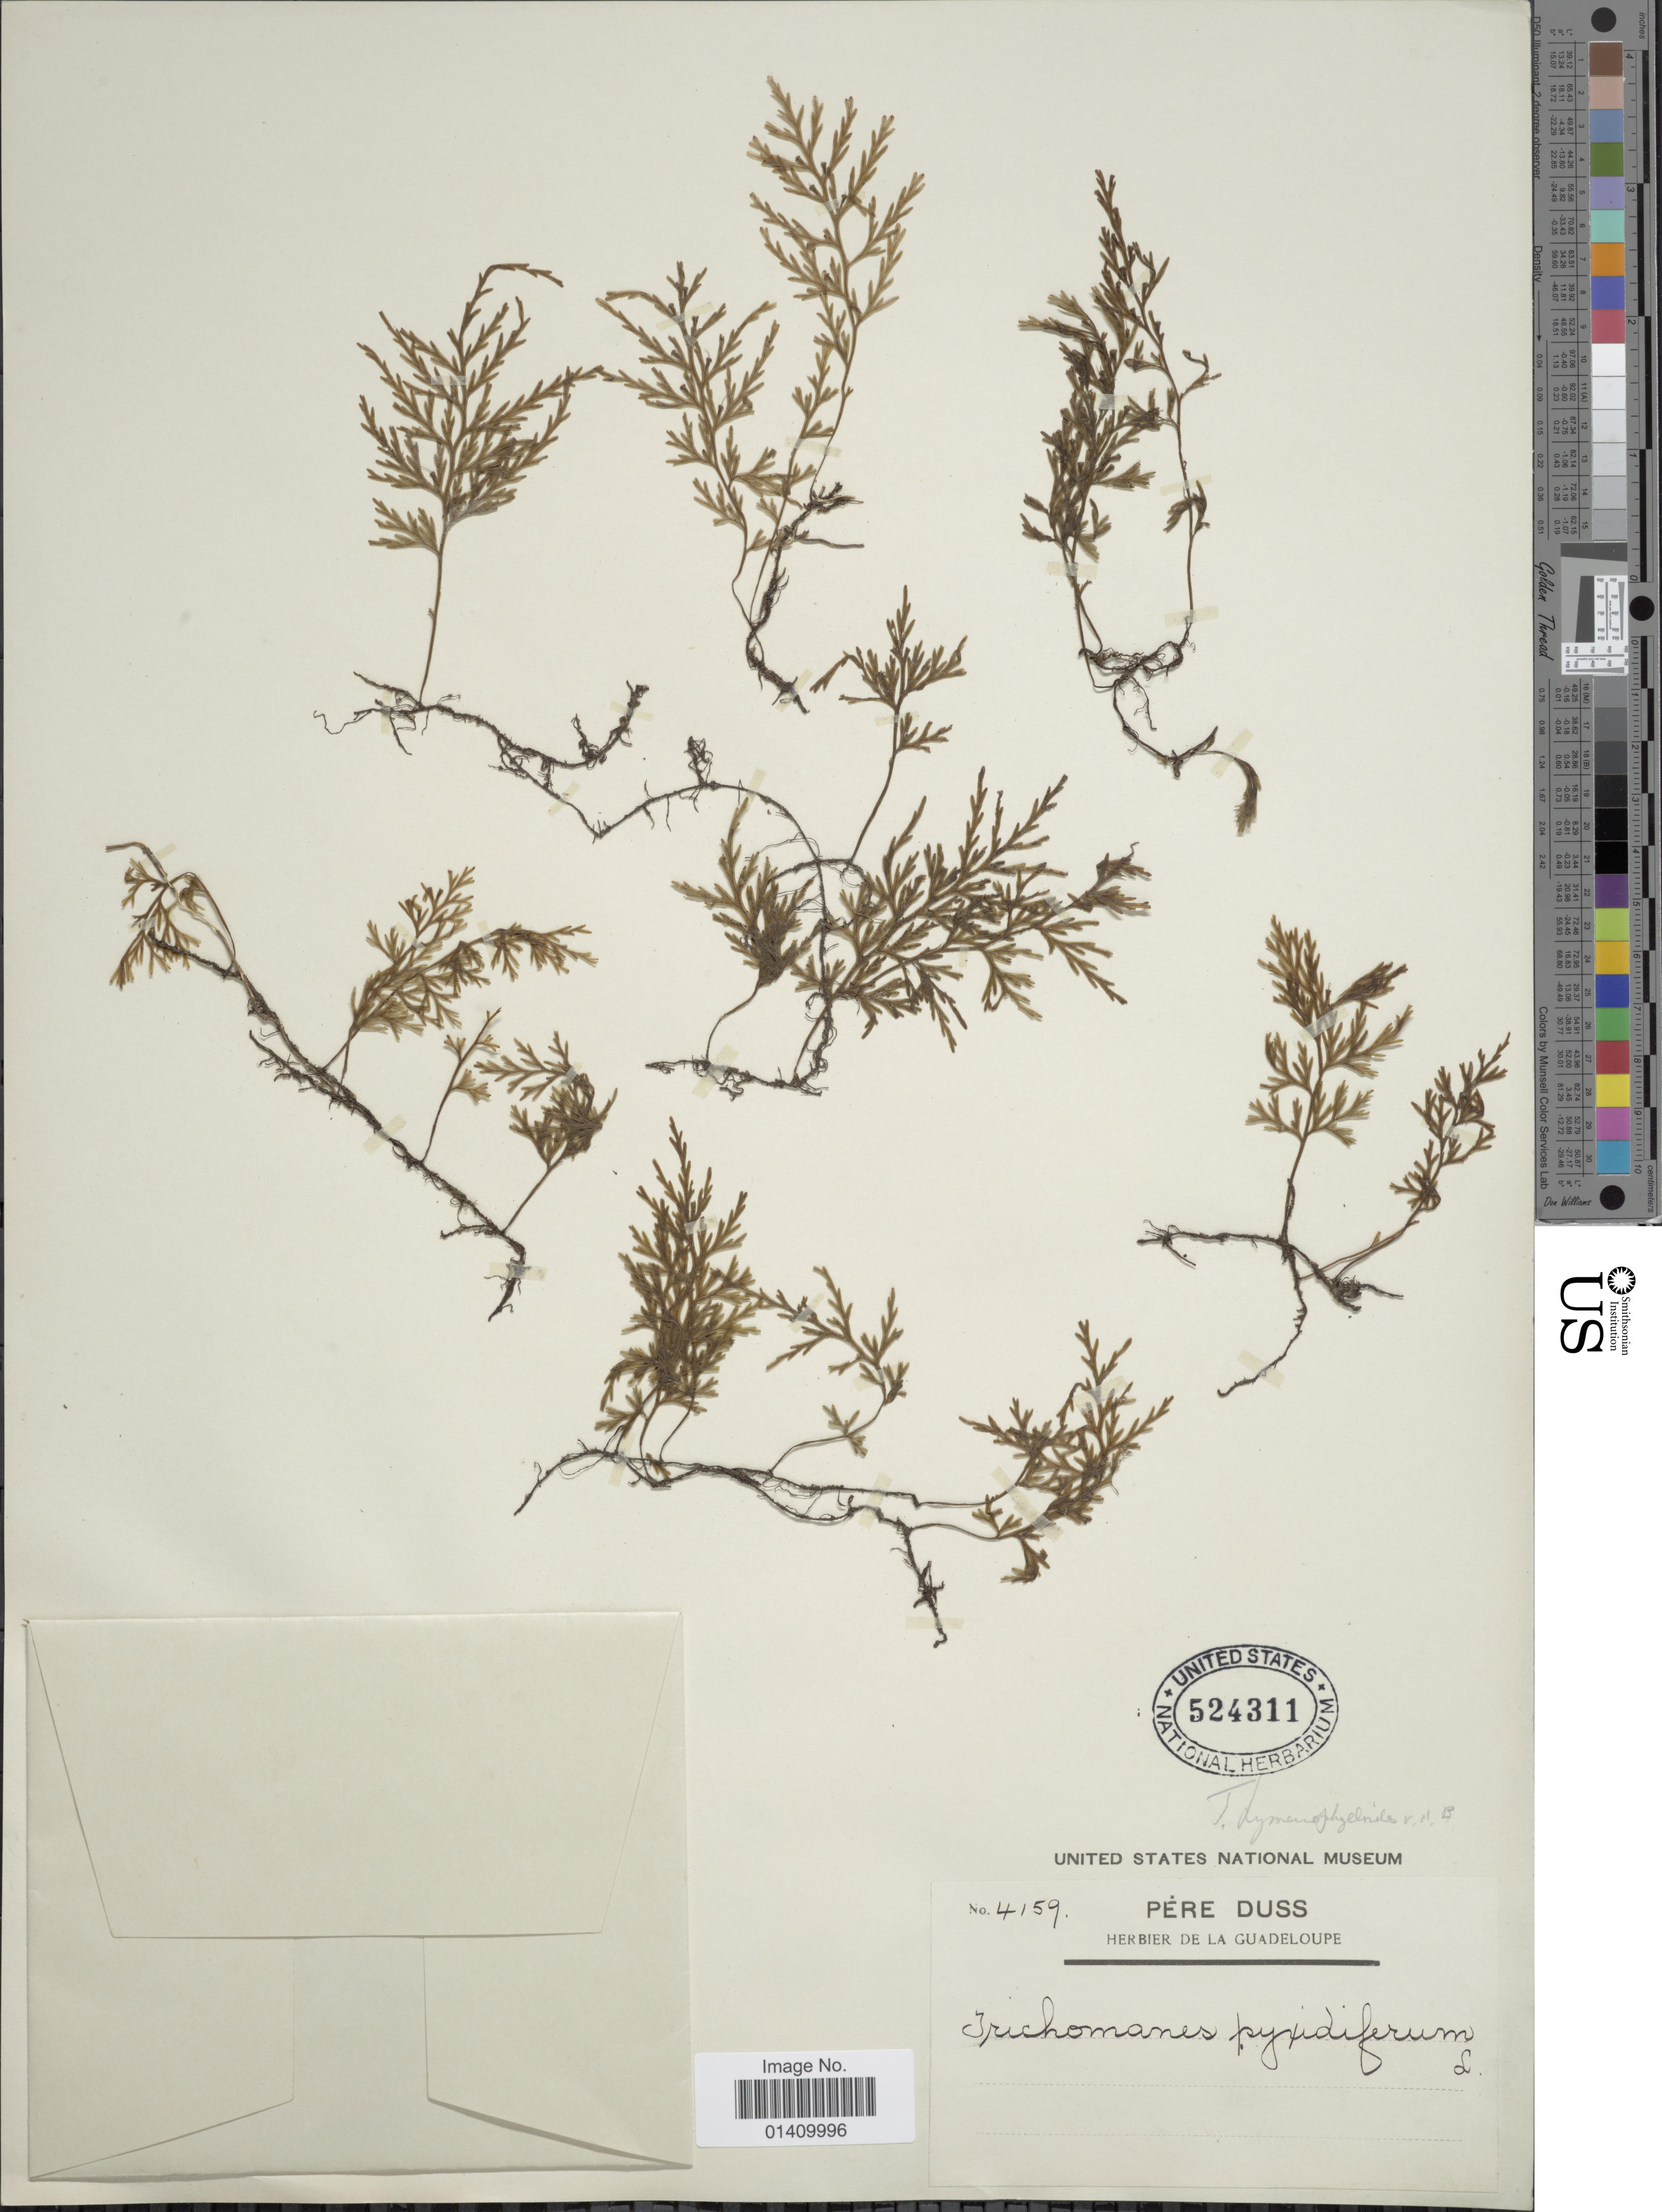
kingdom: Plantae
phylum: Tracheophyta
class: Polypodiopsida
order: Hymenophyllales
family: Hymenophyllaceae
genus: Polyphlebium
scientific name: Polyphlebium hymenophylloides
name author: (Bosch) Ebihara & Dubuisson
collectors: Père Duss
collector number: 4159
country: Guadeloupe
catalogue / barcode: US 524311